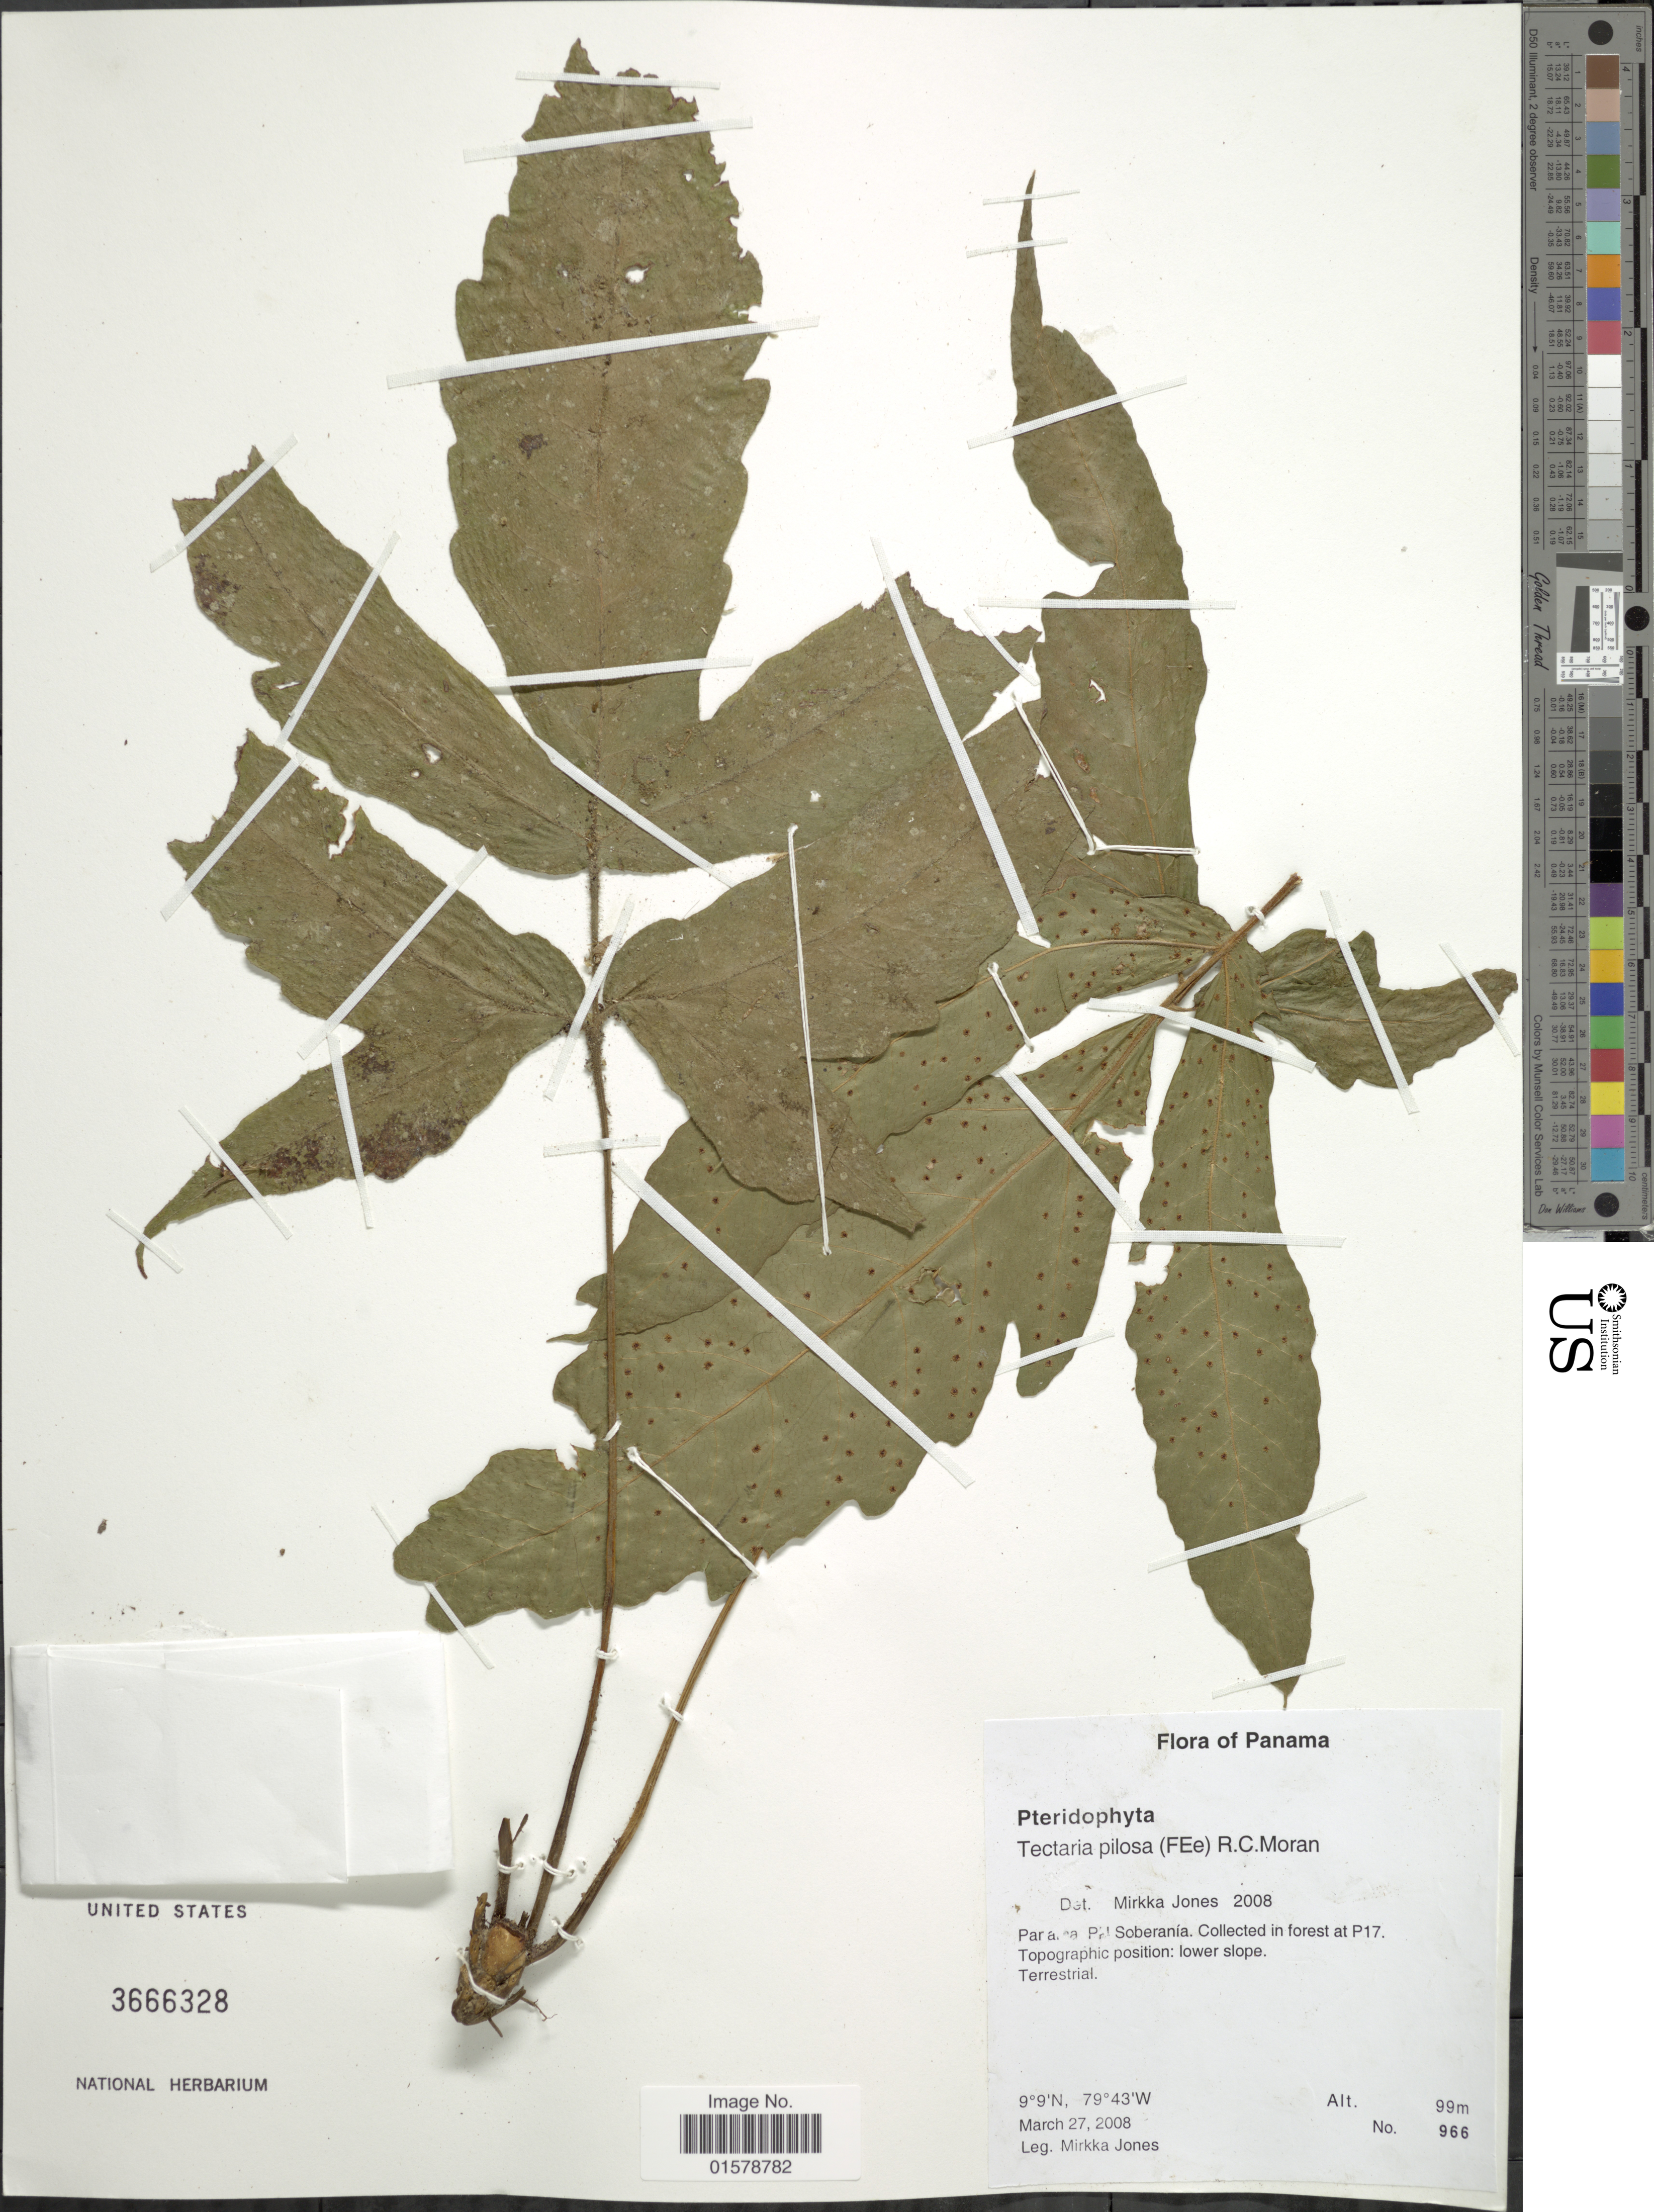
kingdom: Plantae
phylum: Tracheophyta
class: Polypodiopsida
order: Polypodiales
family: Tectariaceae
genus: Tectaria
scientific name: Tectaria pilosa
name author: (Fée) Maxon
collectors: M. Jones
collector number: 966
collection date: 2008-03-27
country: Panama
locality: Panama, PH. Soberania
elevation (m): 99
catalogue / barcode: US 3666328